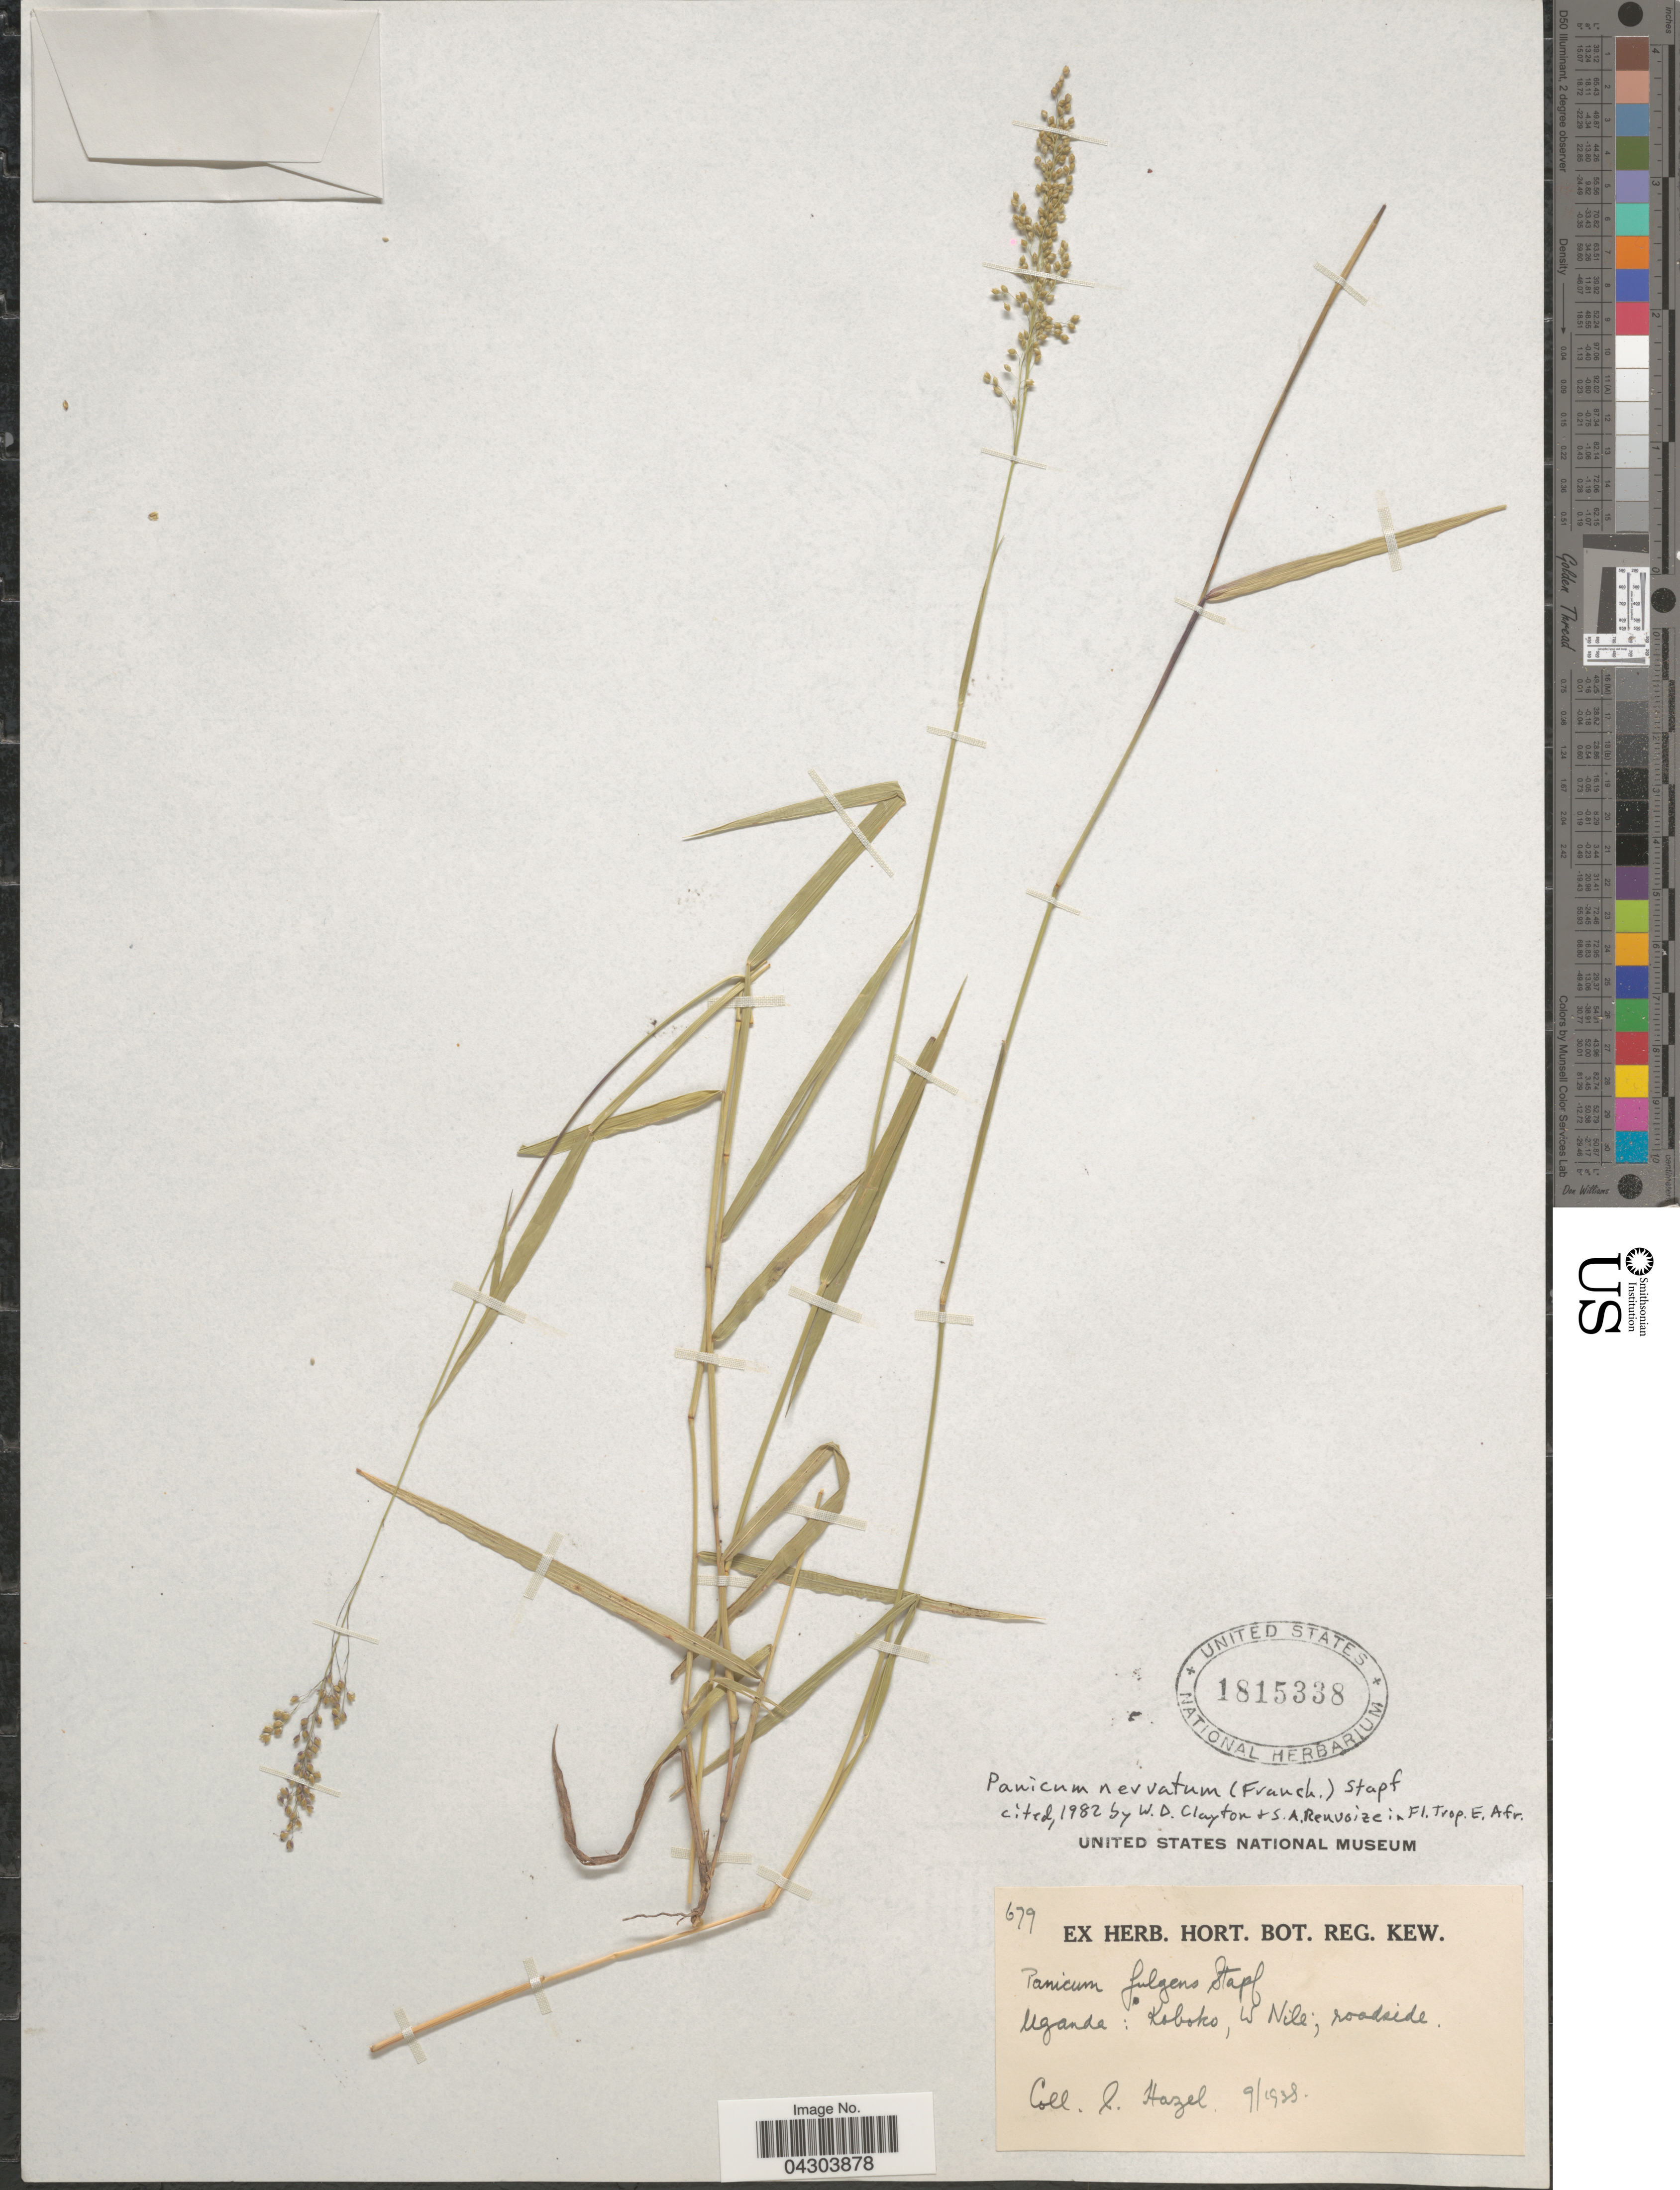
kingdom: Plantae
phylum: Tracheophyta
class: Liliopsida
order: Poales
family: Poaceae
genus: Panicum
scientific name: Panicum nervatum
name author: (Franch.) Stapf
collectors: C. Hazel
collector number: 679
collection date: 1938-09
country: Uganda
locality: Koboko, W Nile; roadside.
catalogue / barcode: US 1815338